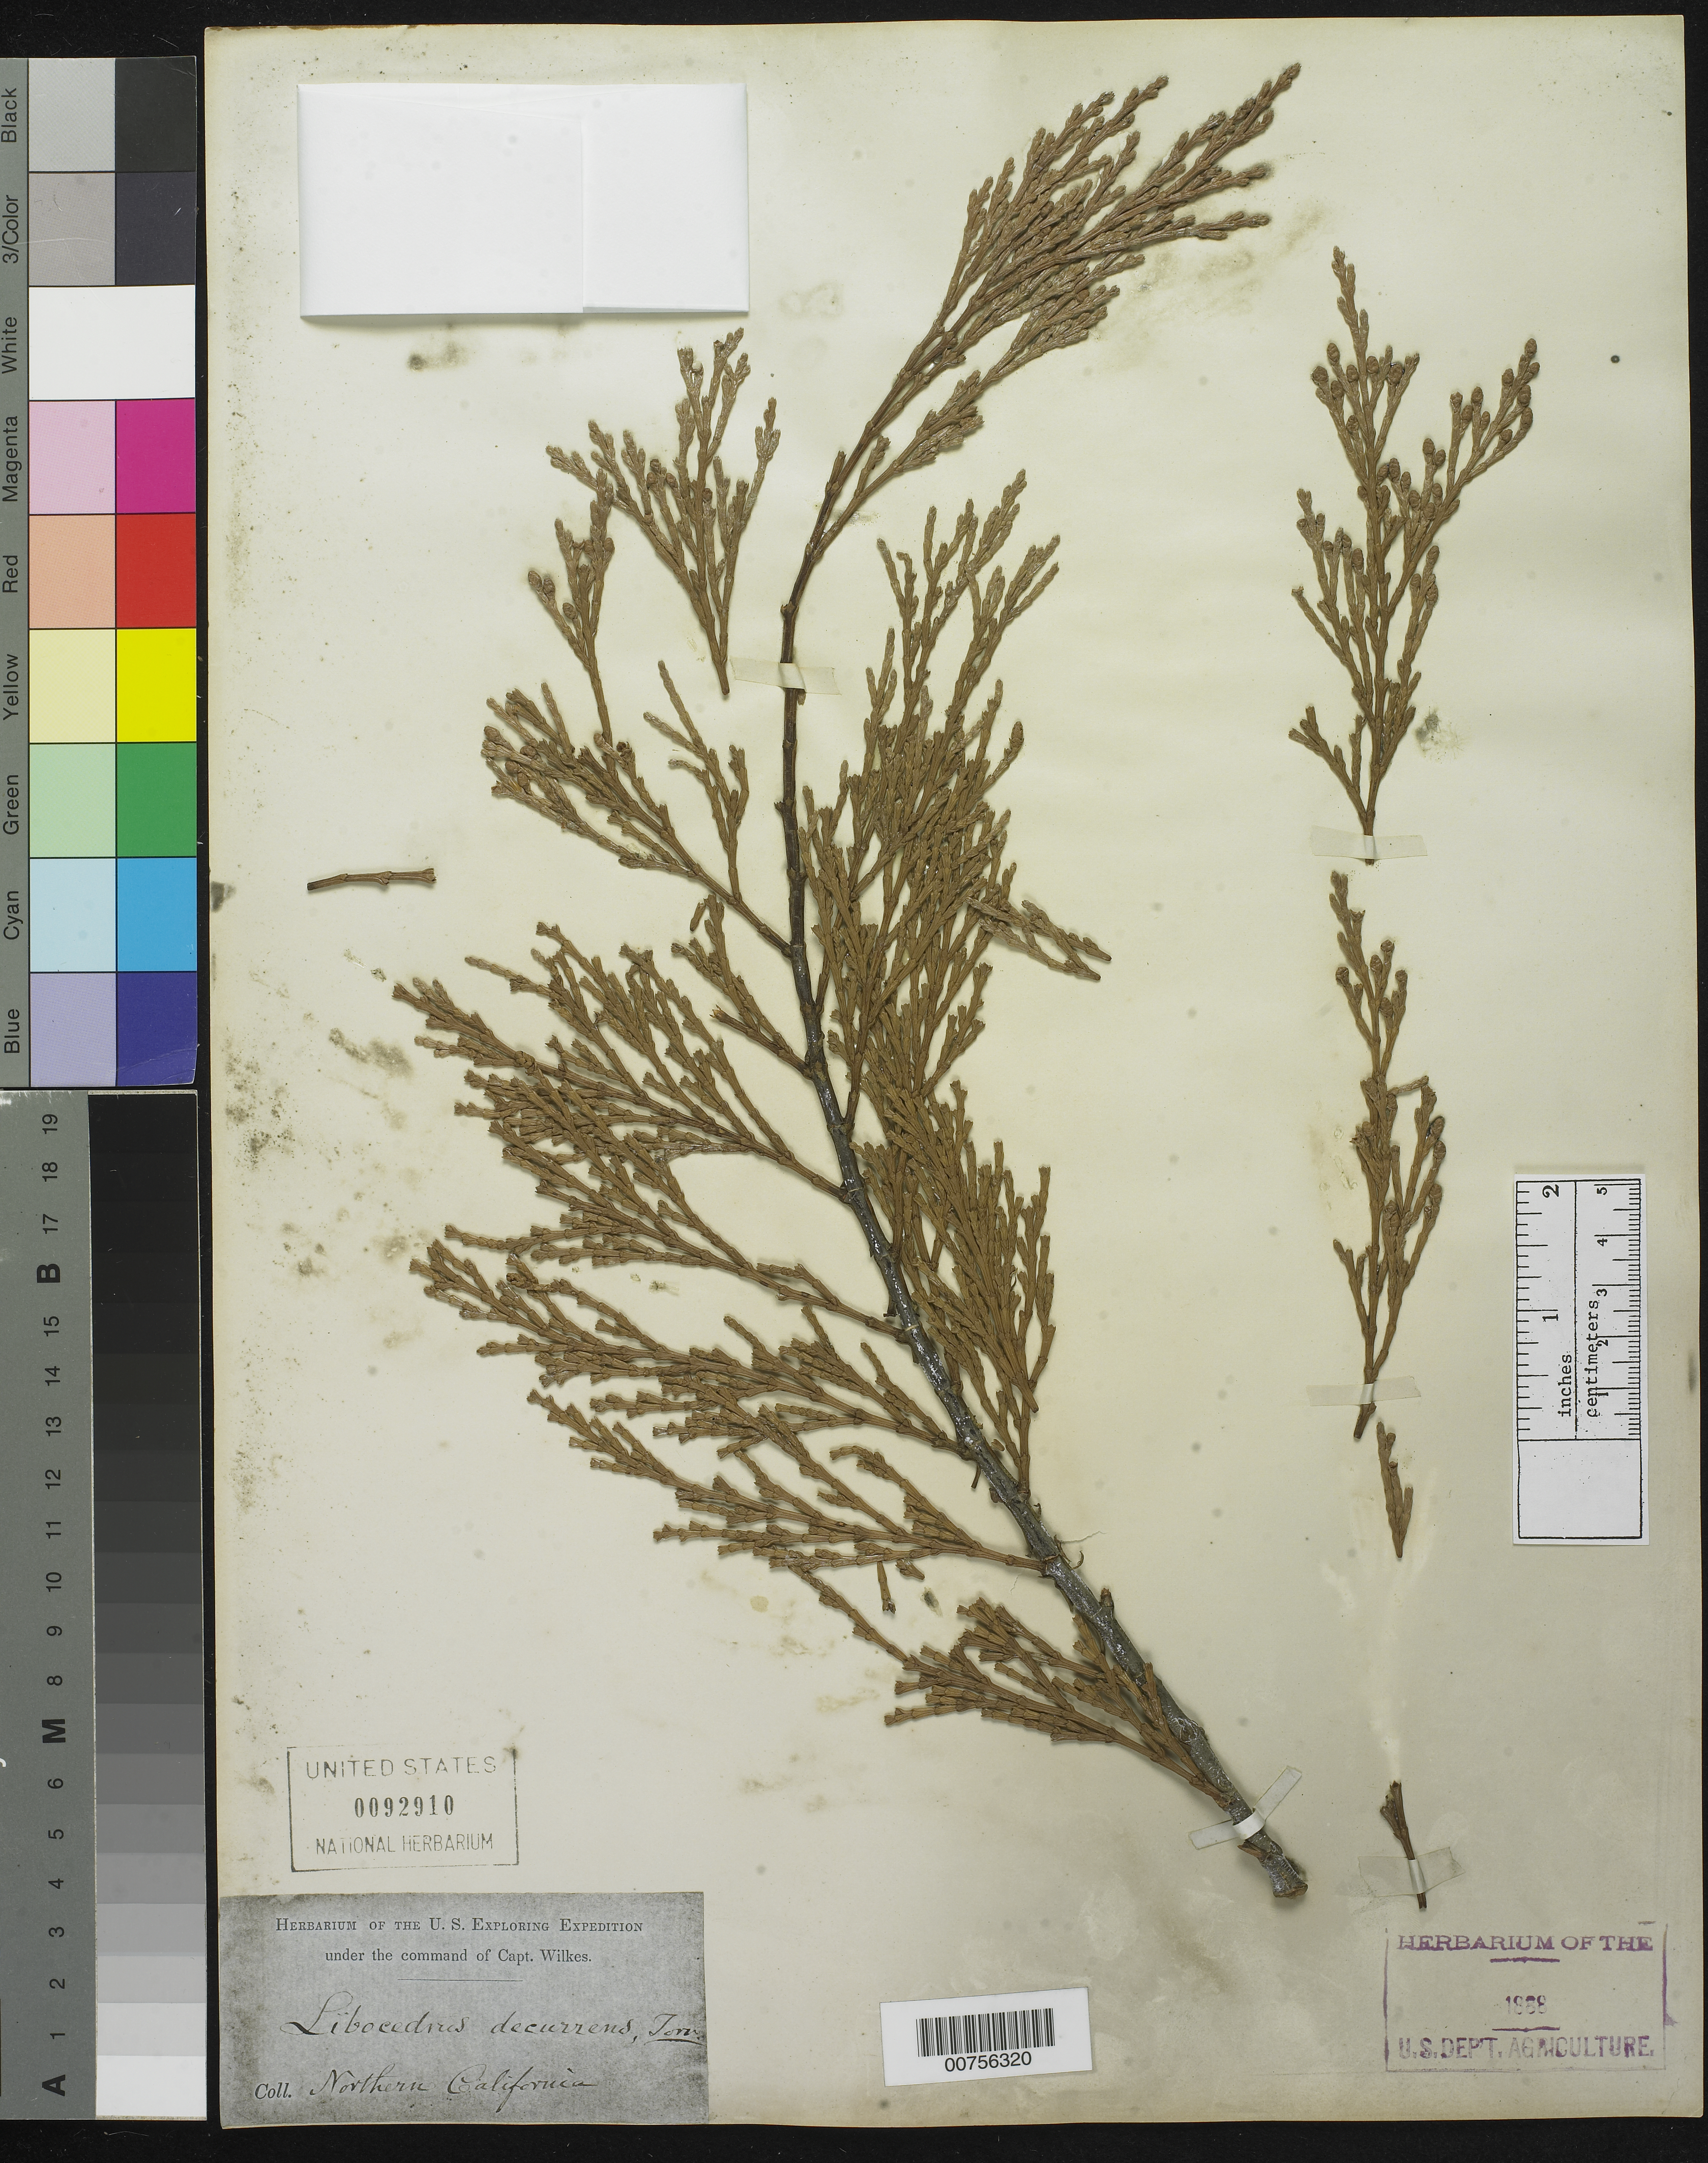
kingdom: Plantae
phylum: Tracheophyta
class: Pinopsida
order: Pinales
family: Cupressaceae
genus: Libocedrus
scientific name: Libocedrus decurrens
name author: Torr.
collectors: Wilkes Explor. Exped.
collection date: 1838/1842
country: United States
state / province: California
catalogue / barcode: US 92910